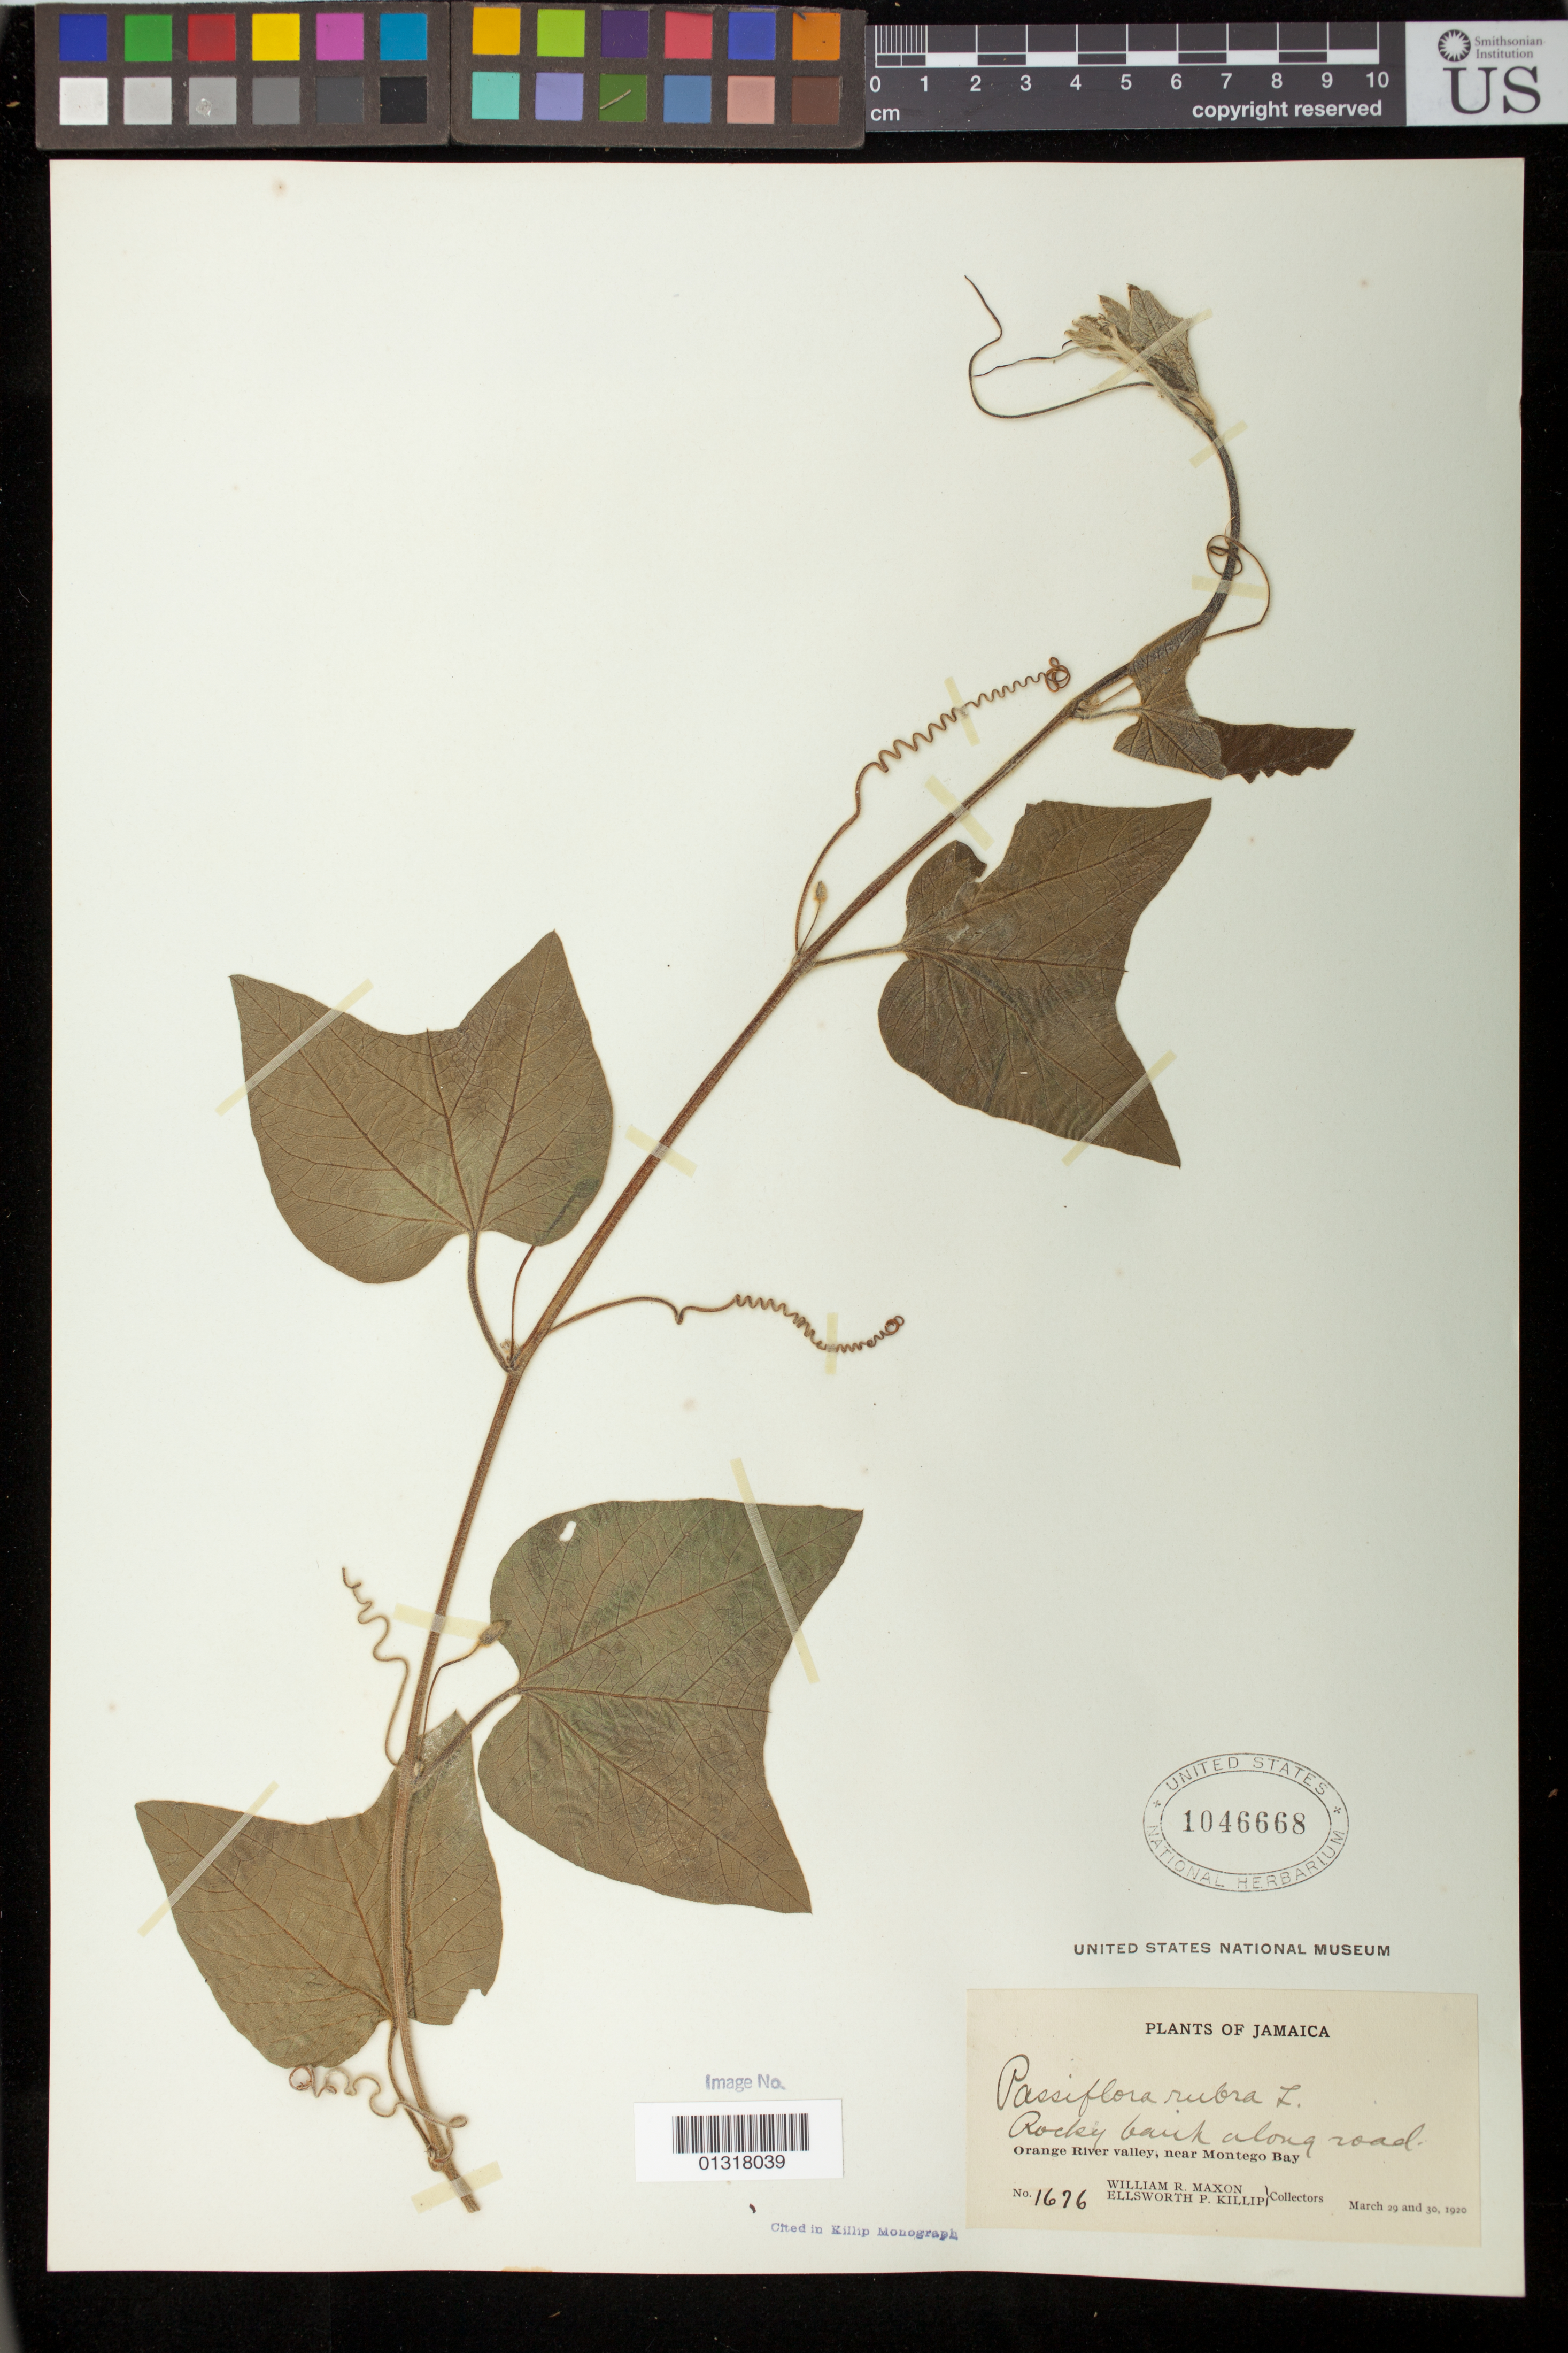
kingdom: Plantae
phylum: Tracheophyta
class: Magnoliopsida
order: Malpighiales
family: Passifloraceae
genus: Passiflora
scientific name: Passiflora rubra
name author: L.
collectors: W. R. Maxon & E. P. Killip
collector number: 1676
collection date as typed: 29 Mar 1920 and 30 Mar 1920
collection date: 1920-03-29,1920-03-30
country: Jamaica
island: Jamaica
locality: Orange River Valley, near Montego Bay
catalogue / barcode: US 1046668